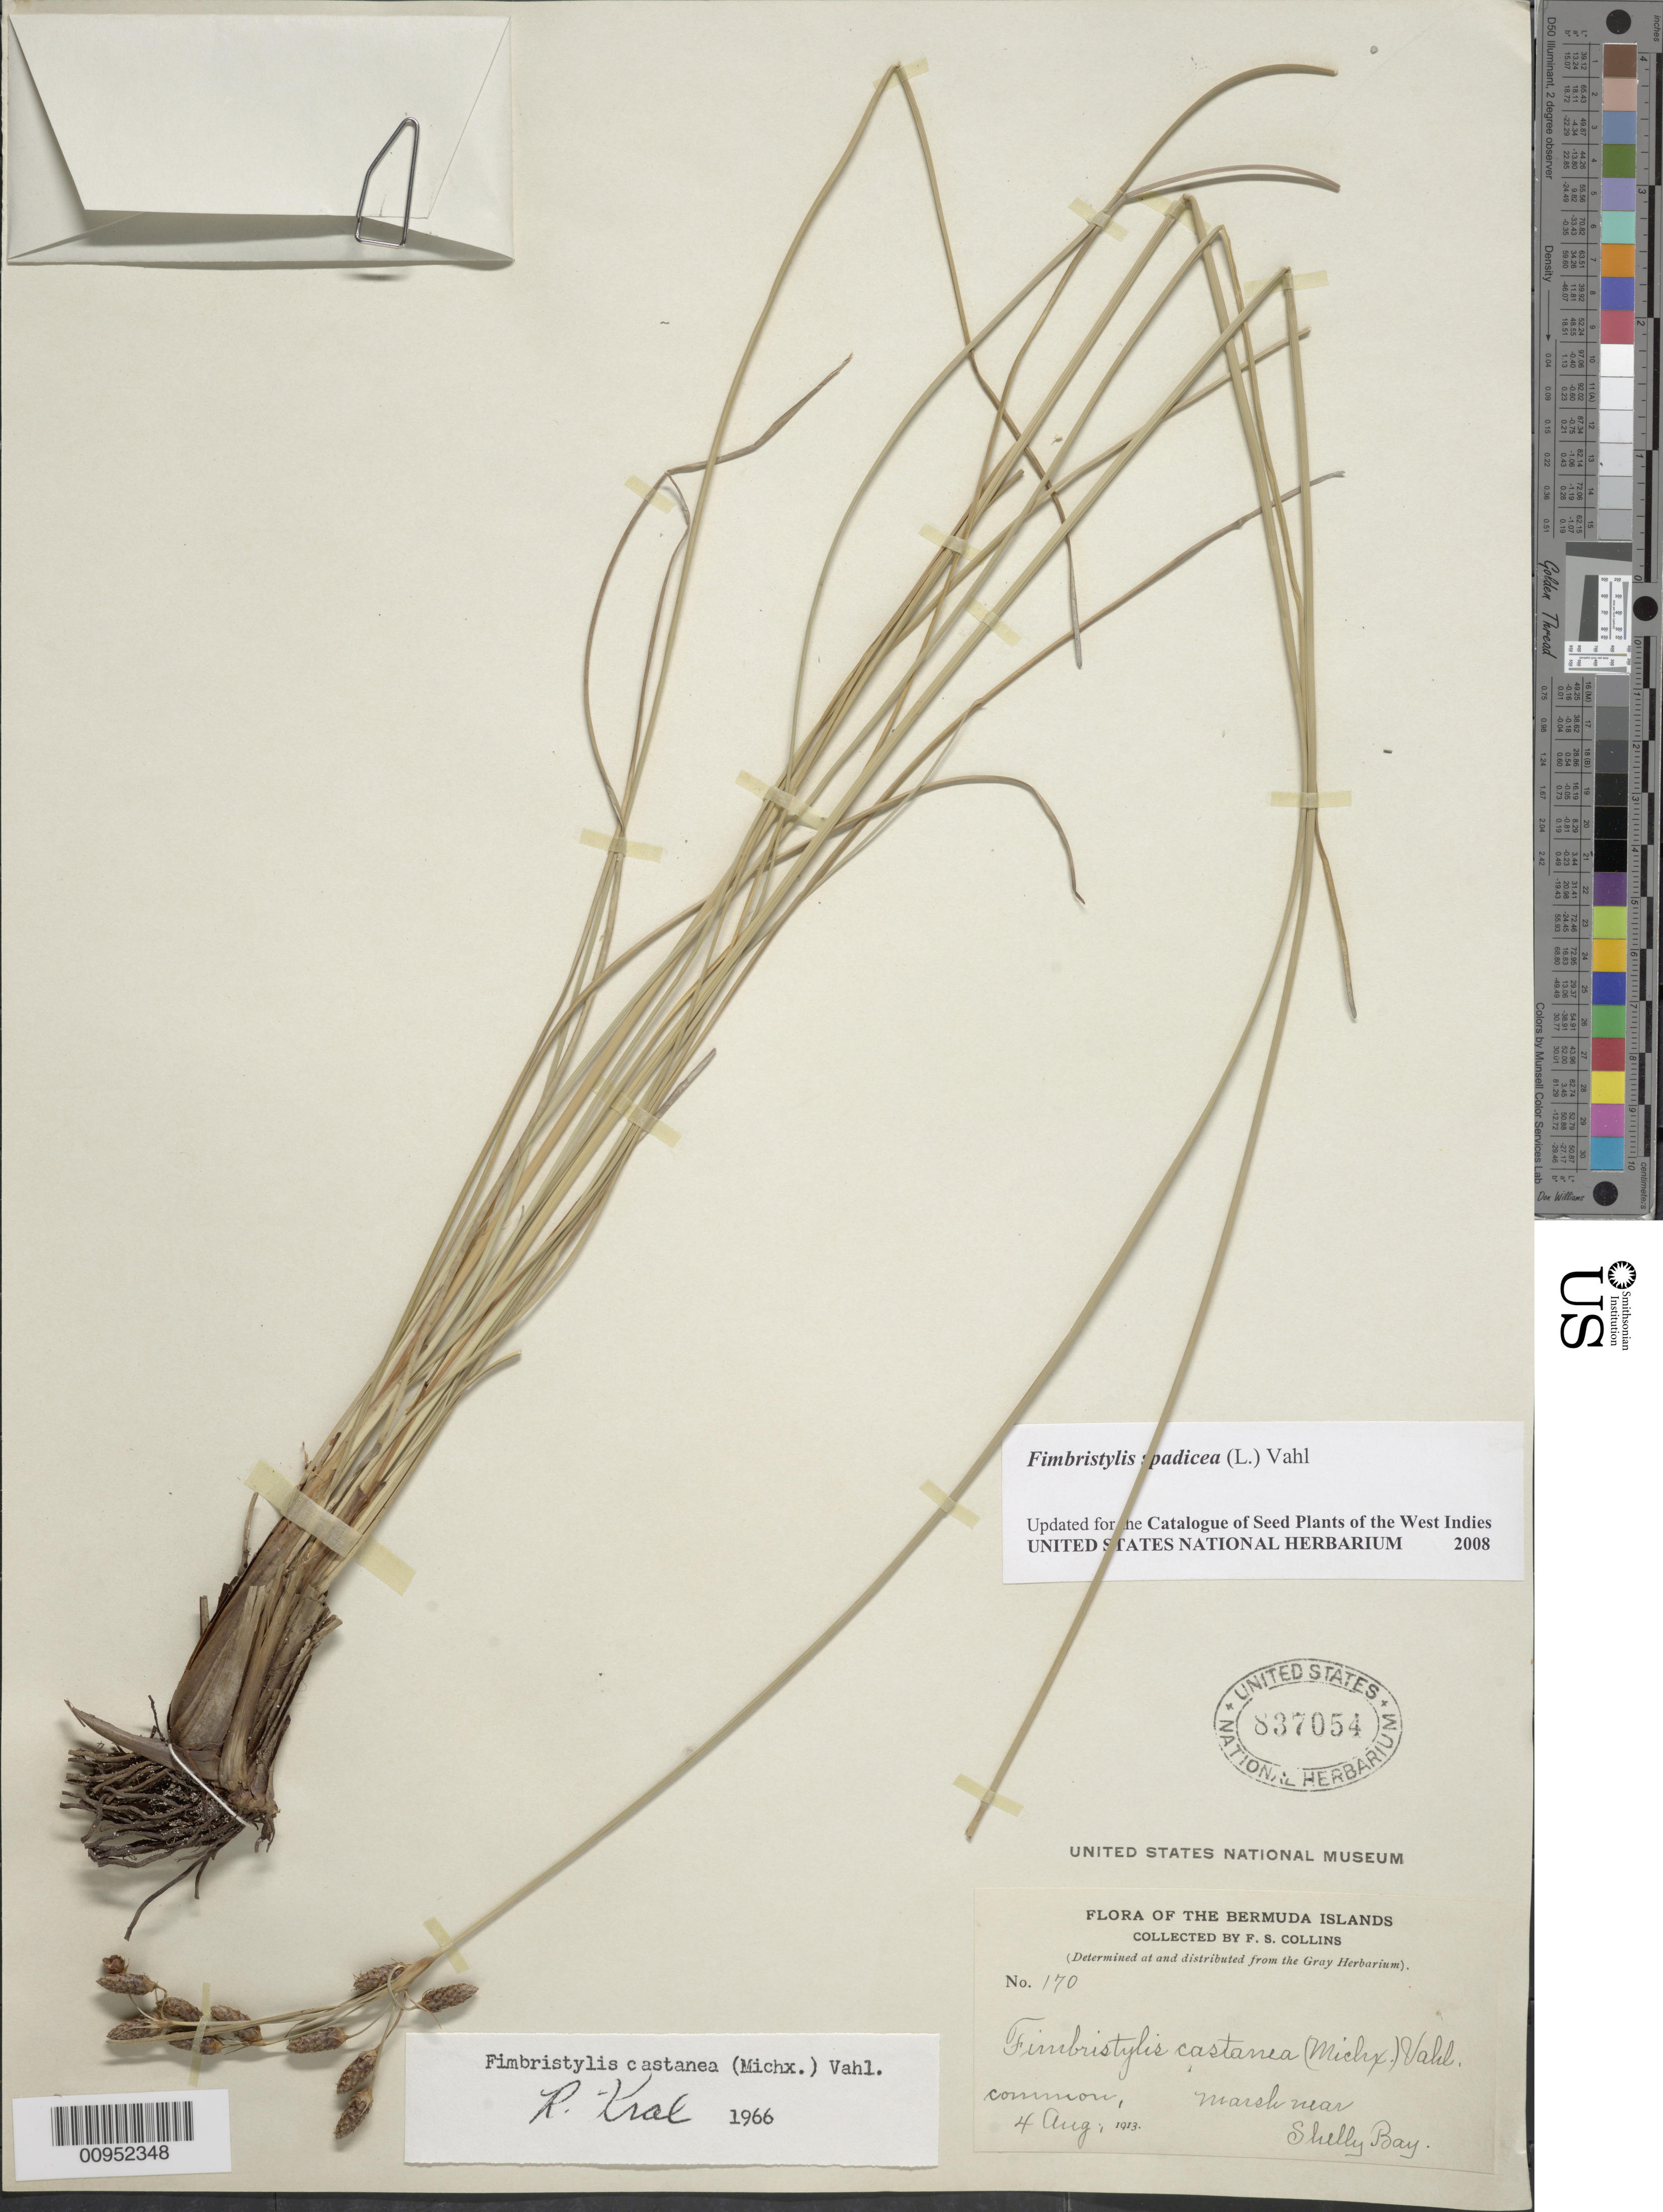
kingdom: Plantae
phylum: Tracheophyta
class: Liliopsida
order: Poales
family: Cyperaceae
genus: Fimbristylis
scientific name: Fimbristylis spadicea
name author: (L.) Vahl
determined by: Strong, M. T., (US), Smithsonian Institution - National Museum of Natural History (UNITED STATES)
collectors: F. Collins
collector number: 170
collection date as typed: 04 Aug 1913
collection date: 1913-08-04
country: Bermuda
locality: marsh near Shelly Bay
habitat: Marsh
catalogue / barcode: US 837054